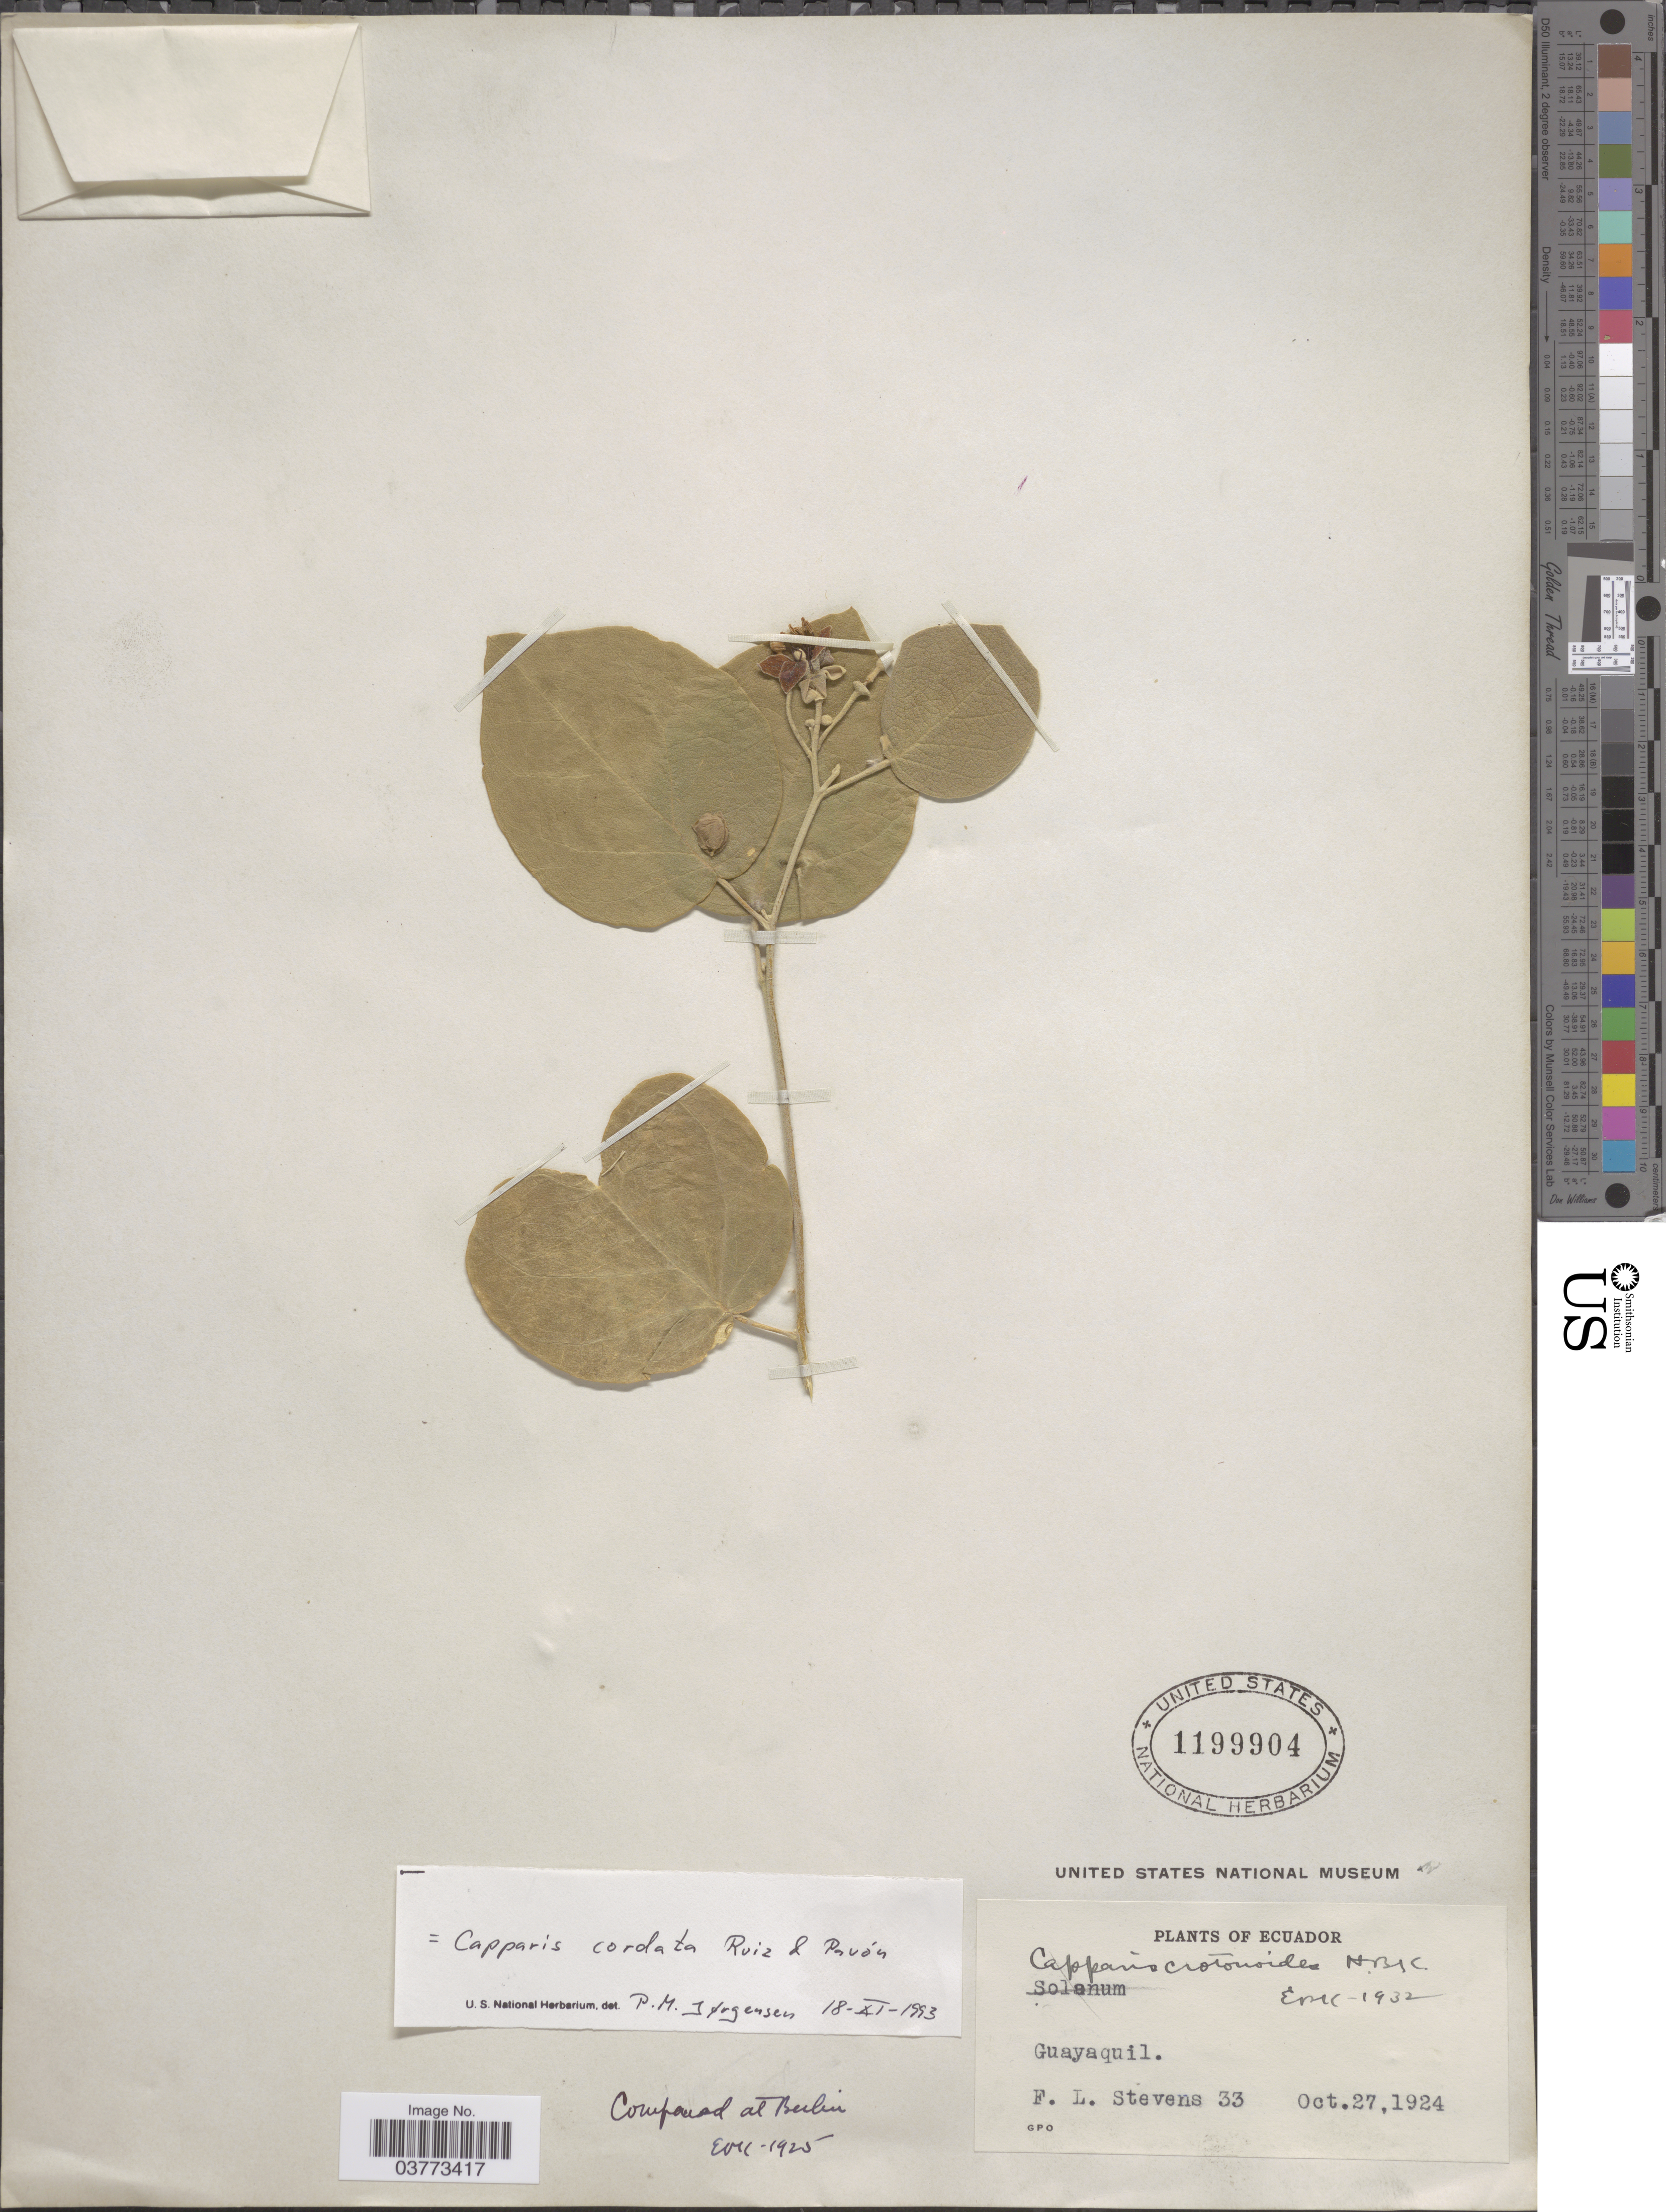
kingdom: Plantae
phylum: Tracheophyta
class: Magnoliopsida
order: Brassicales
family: Capparaceae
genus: Capparicordis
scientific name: Capparicordis crotonoides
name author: (Kunth) Iltis & Cornejo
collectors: F. L. Stevens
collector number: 33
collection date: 1924-10-27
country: Ecuador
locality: Guayaquil.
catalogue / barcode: US 1199904